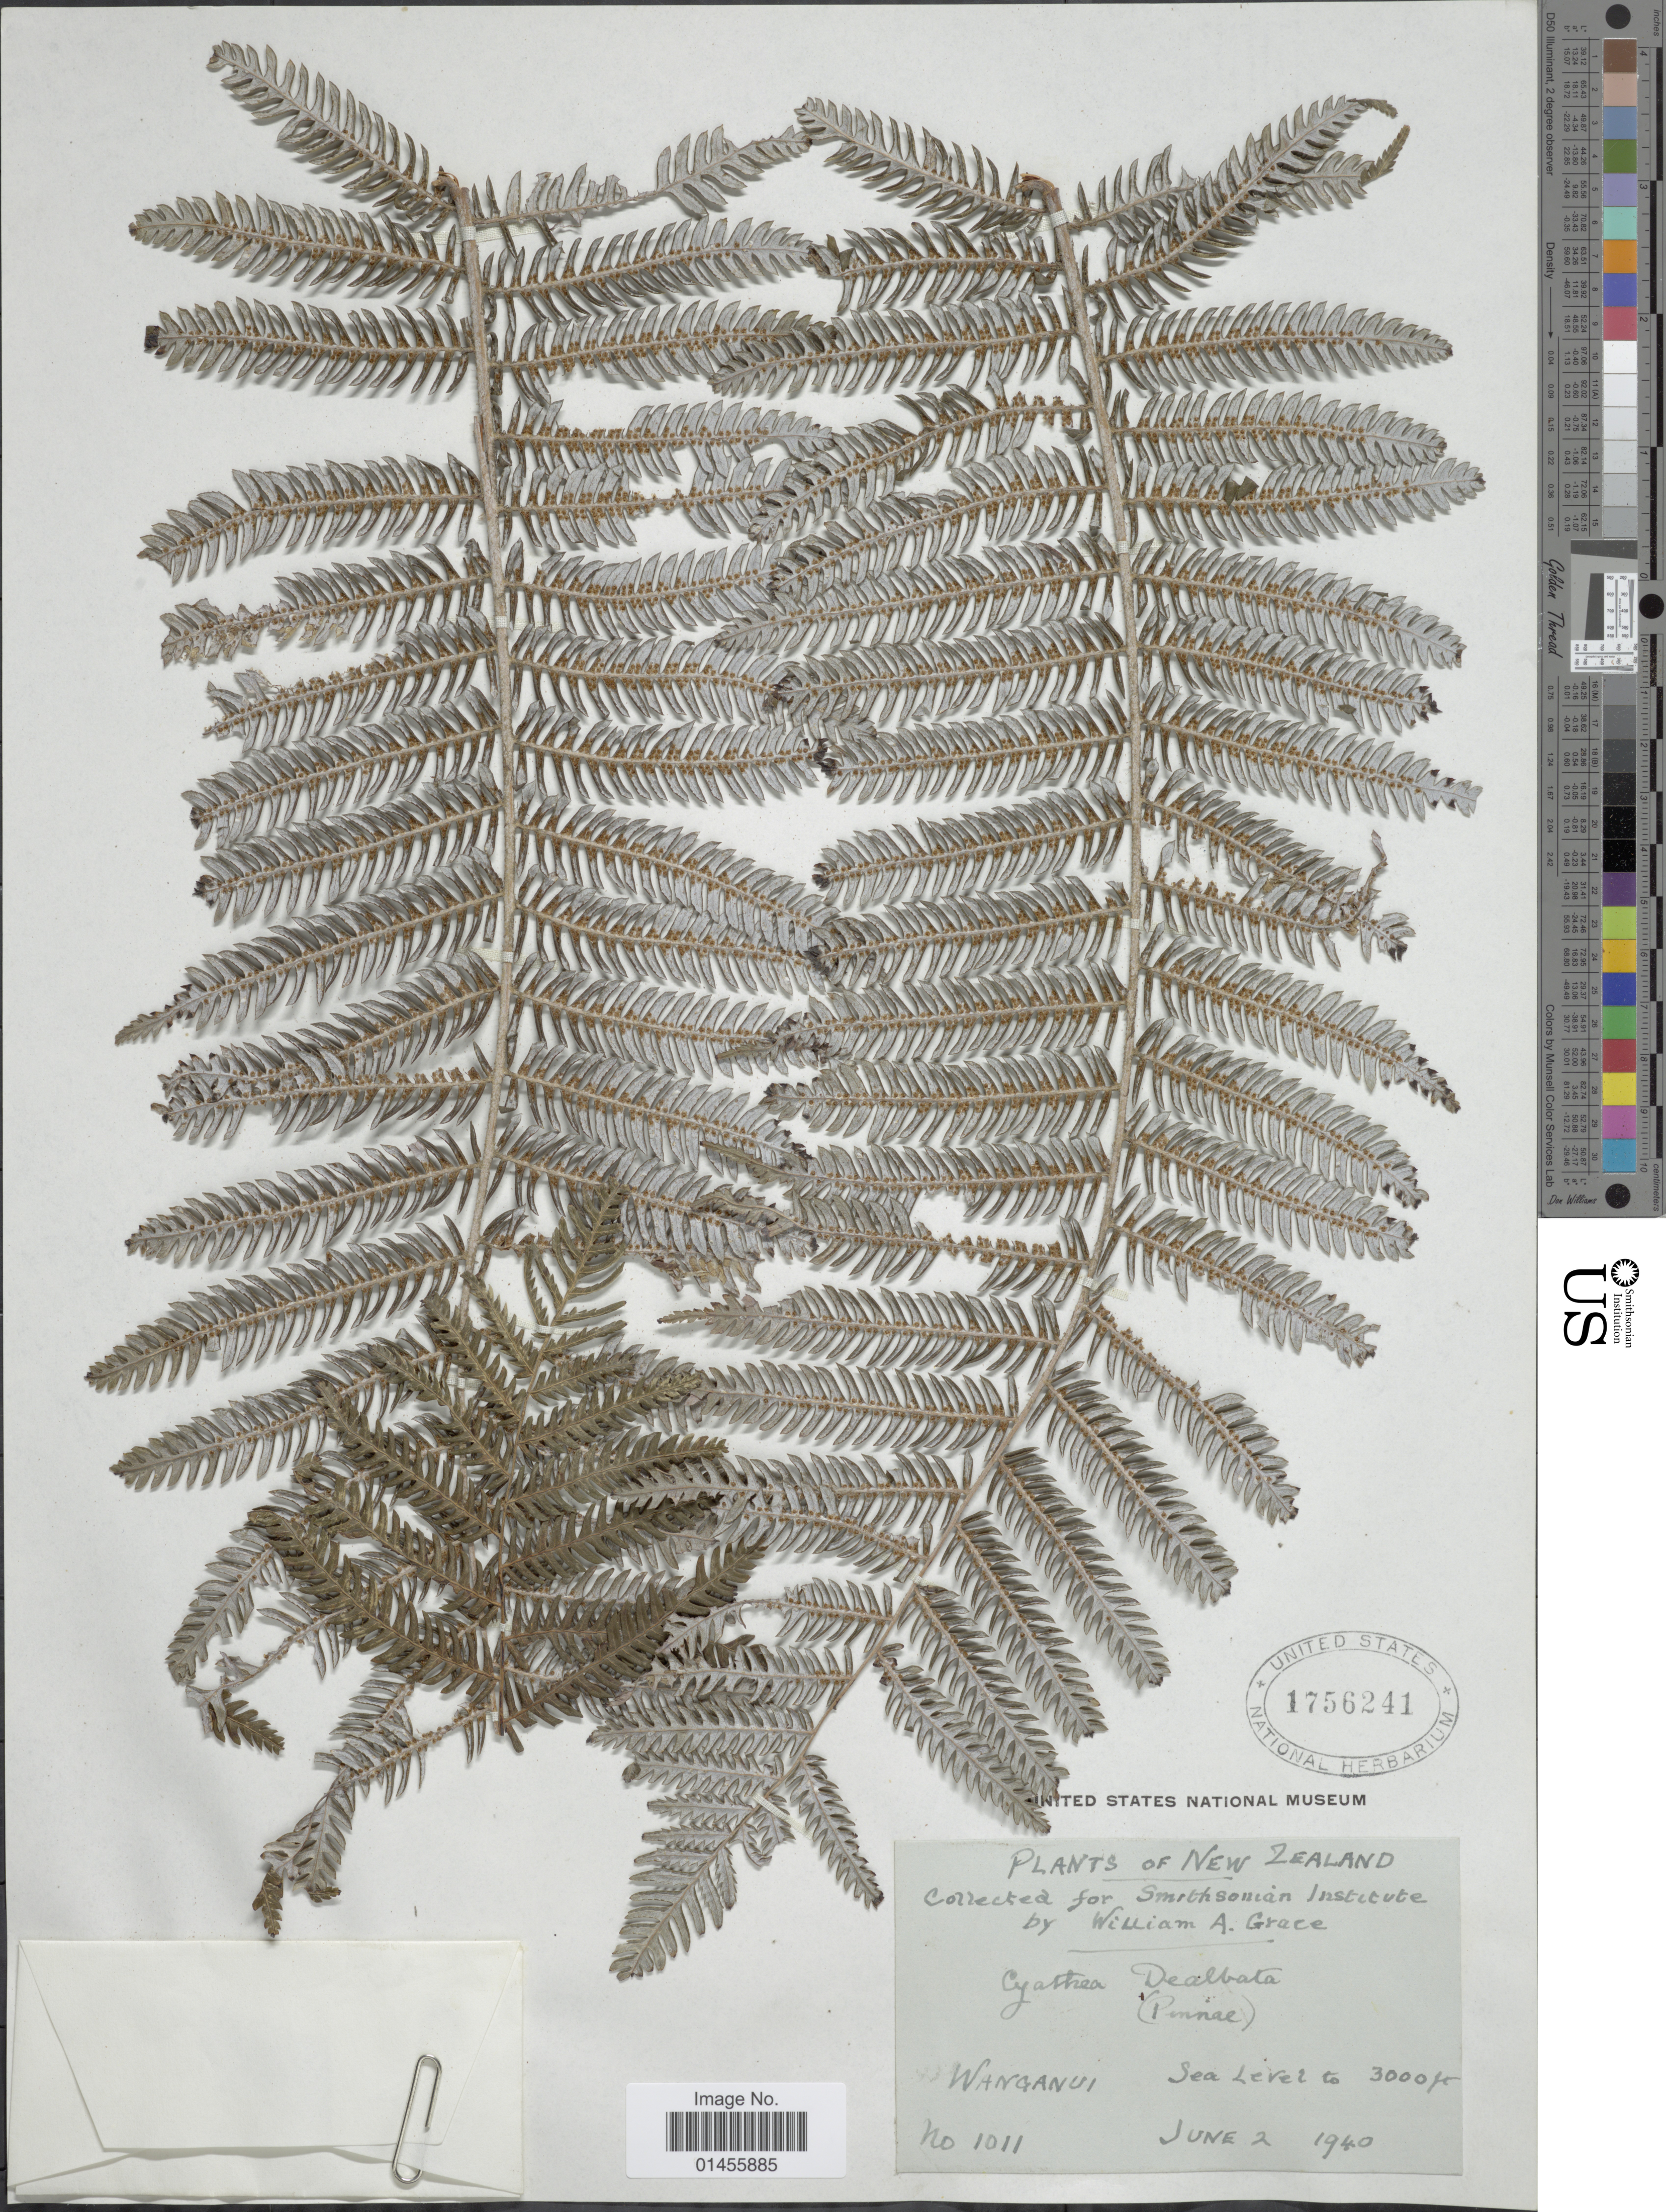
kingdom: Plantae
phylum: Tracheophyta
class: Polypodiopsida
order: Cyatheales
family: Cyatheaceae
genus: Alsophila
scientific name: Alsophila dealbata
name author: (G. Forst.)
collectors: W. Grace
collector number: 1011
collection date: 1940-06-02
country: New Zealand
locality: Wanganui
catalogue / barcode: US 1756241